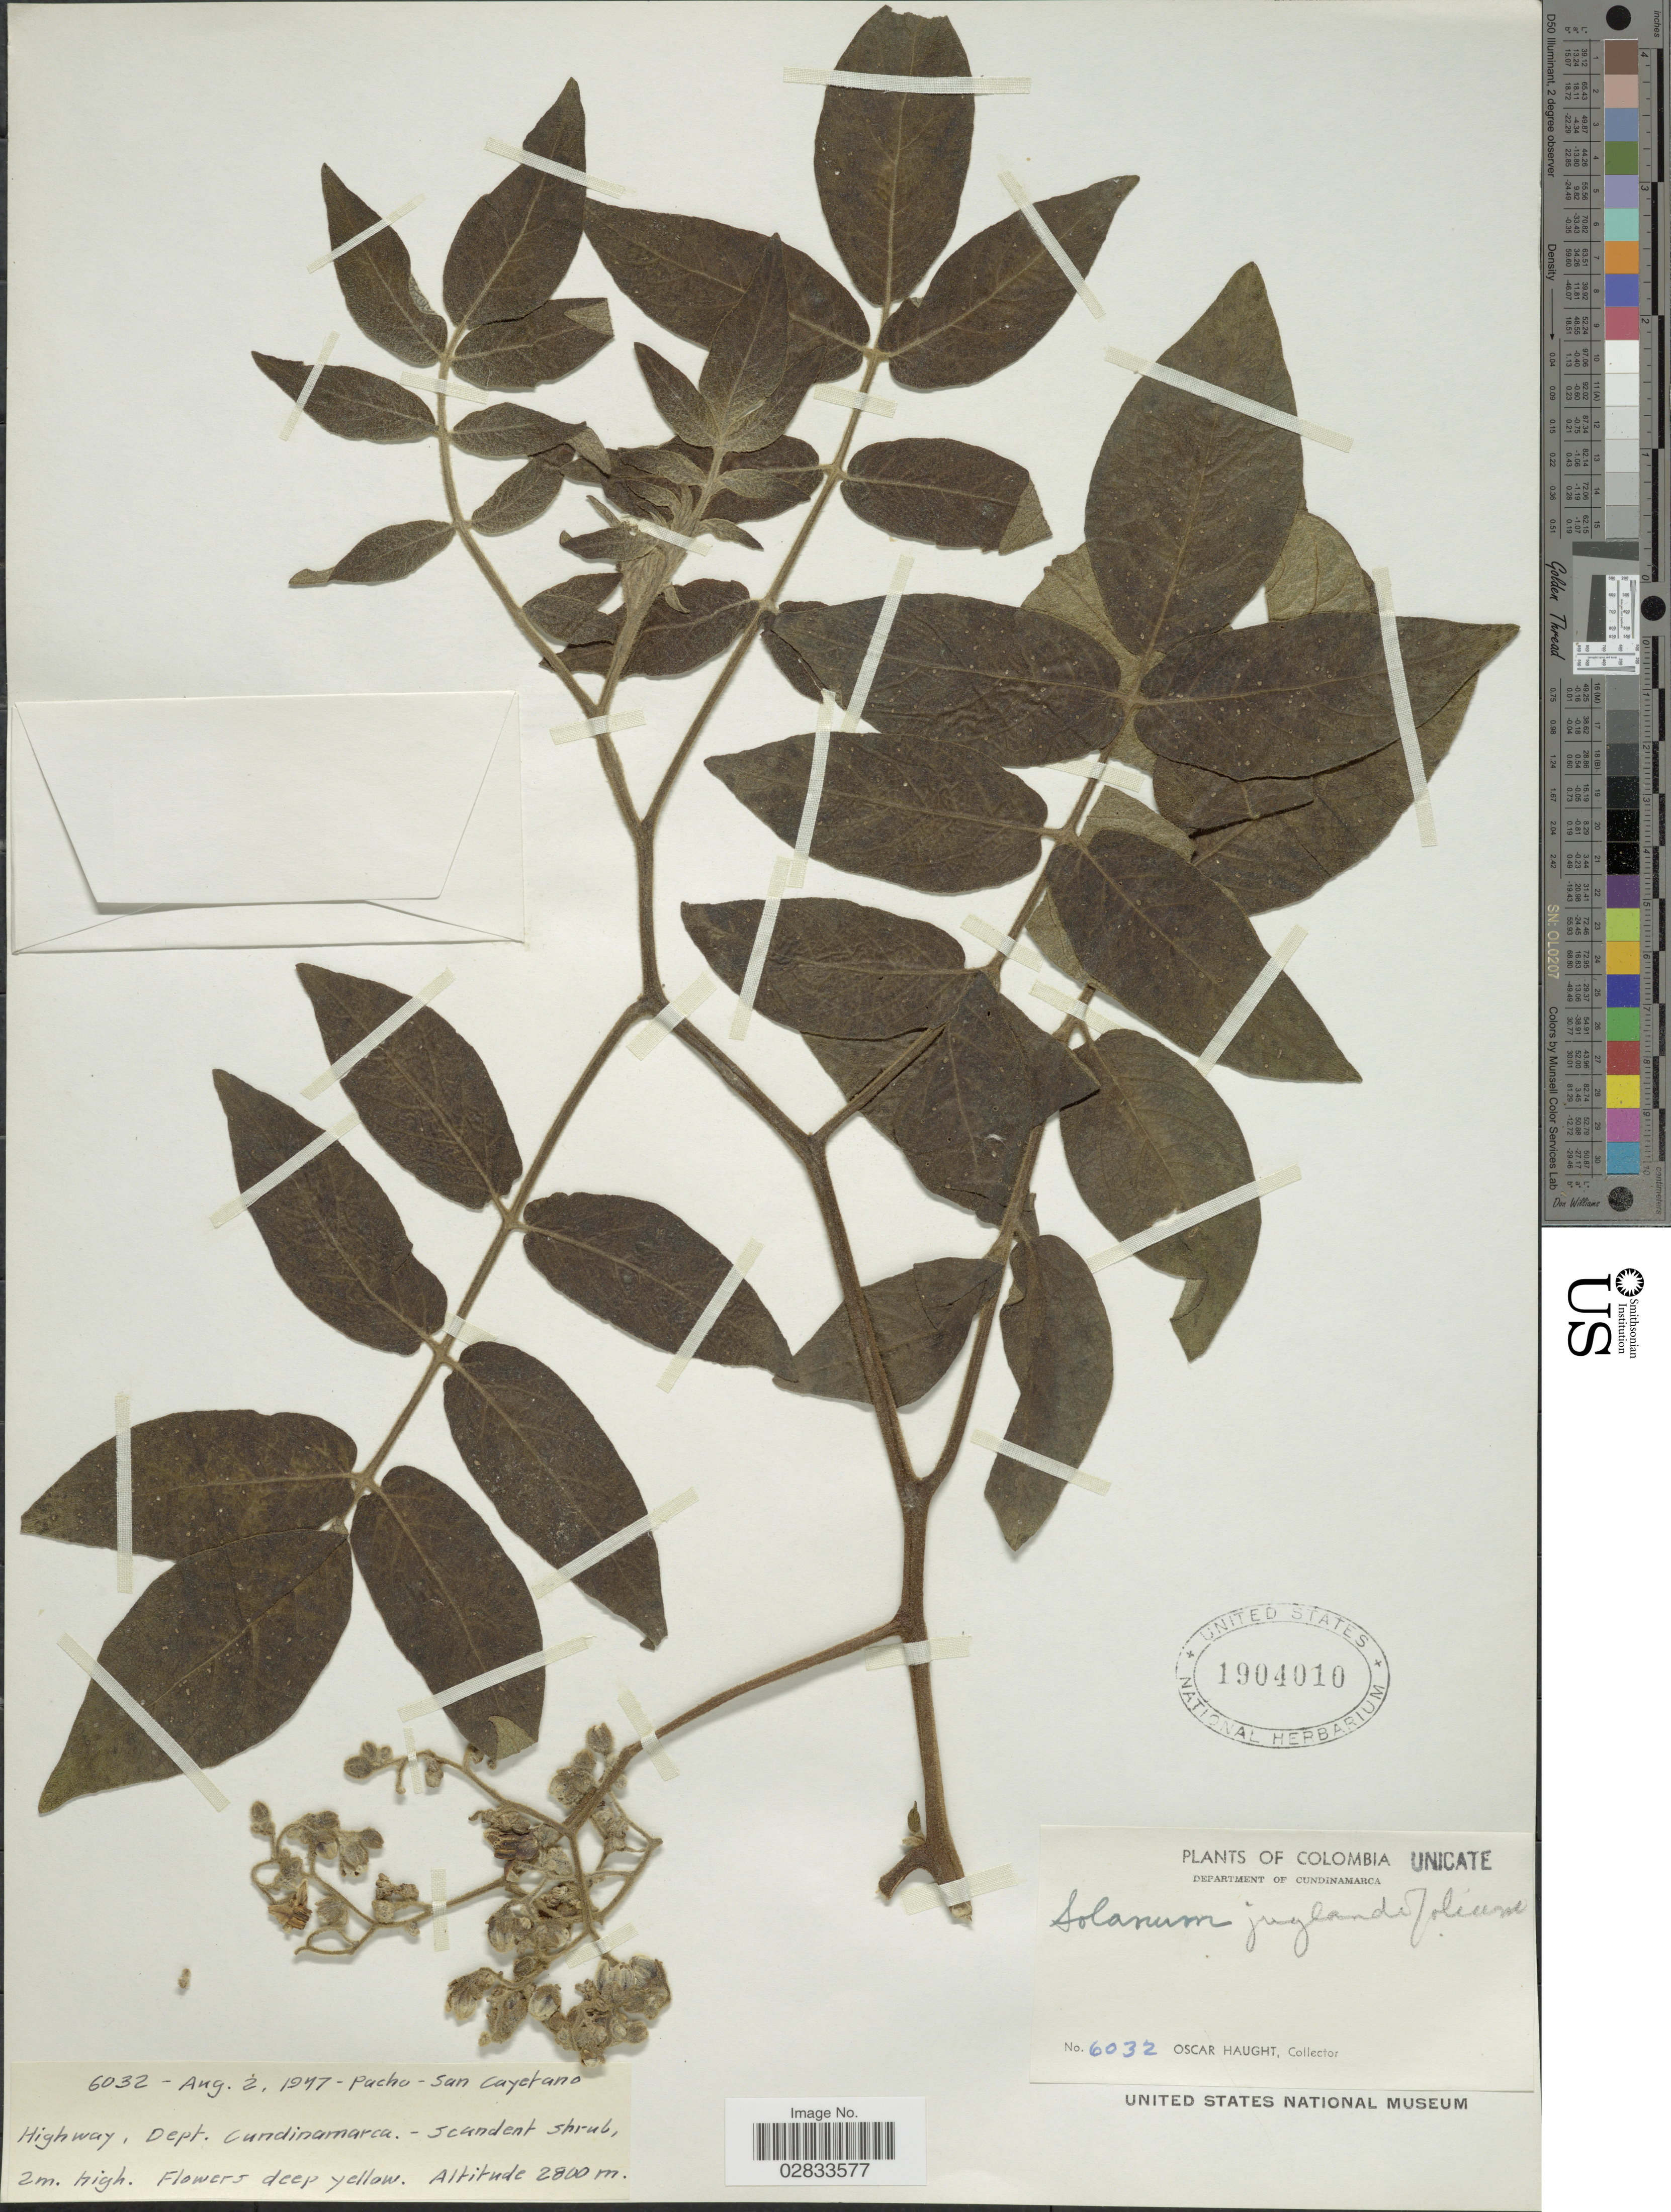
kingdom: Plantae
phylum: Tracheophyta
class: Magnoliopsida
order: Solanales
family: Solanaceae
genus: Solanum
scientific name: Solanum juglandifolium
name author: Dunal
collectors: O. Haught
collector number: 6032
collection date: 1947-08-02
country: Colombia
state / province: Cundinamarca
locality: Department of Cundinamarca. Pacho - San Cayetano Highway.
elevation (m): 2800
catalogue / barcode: US 1904010